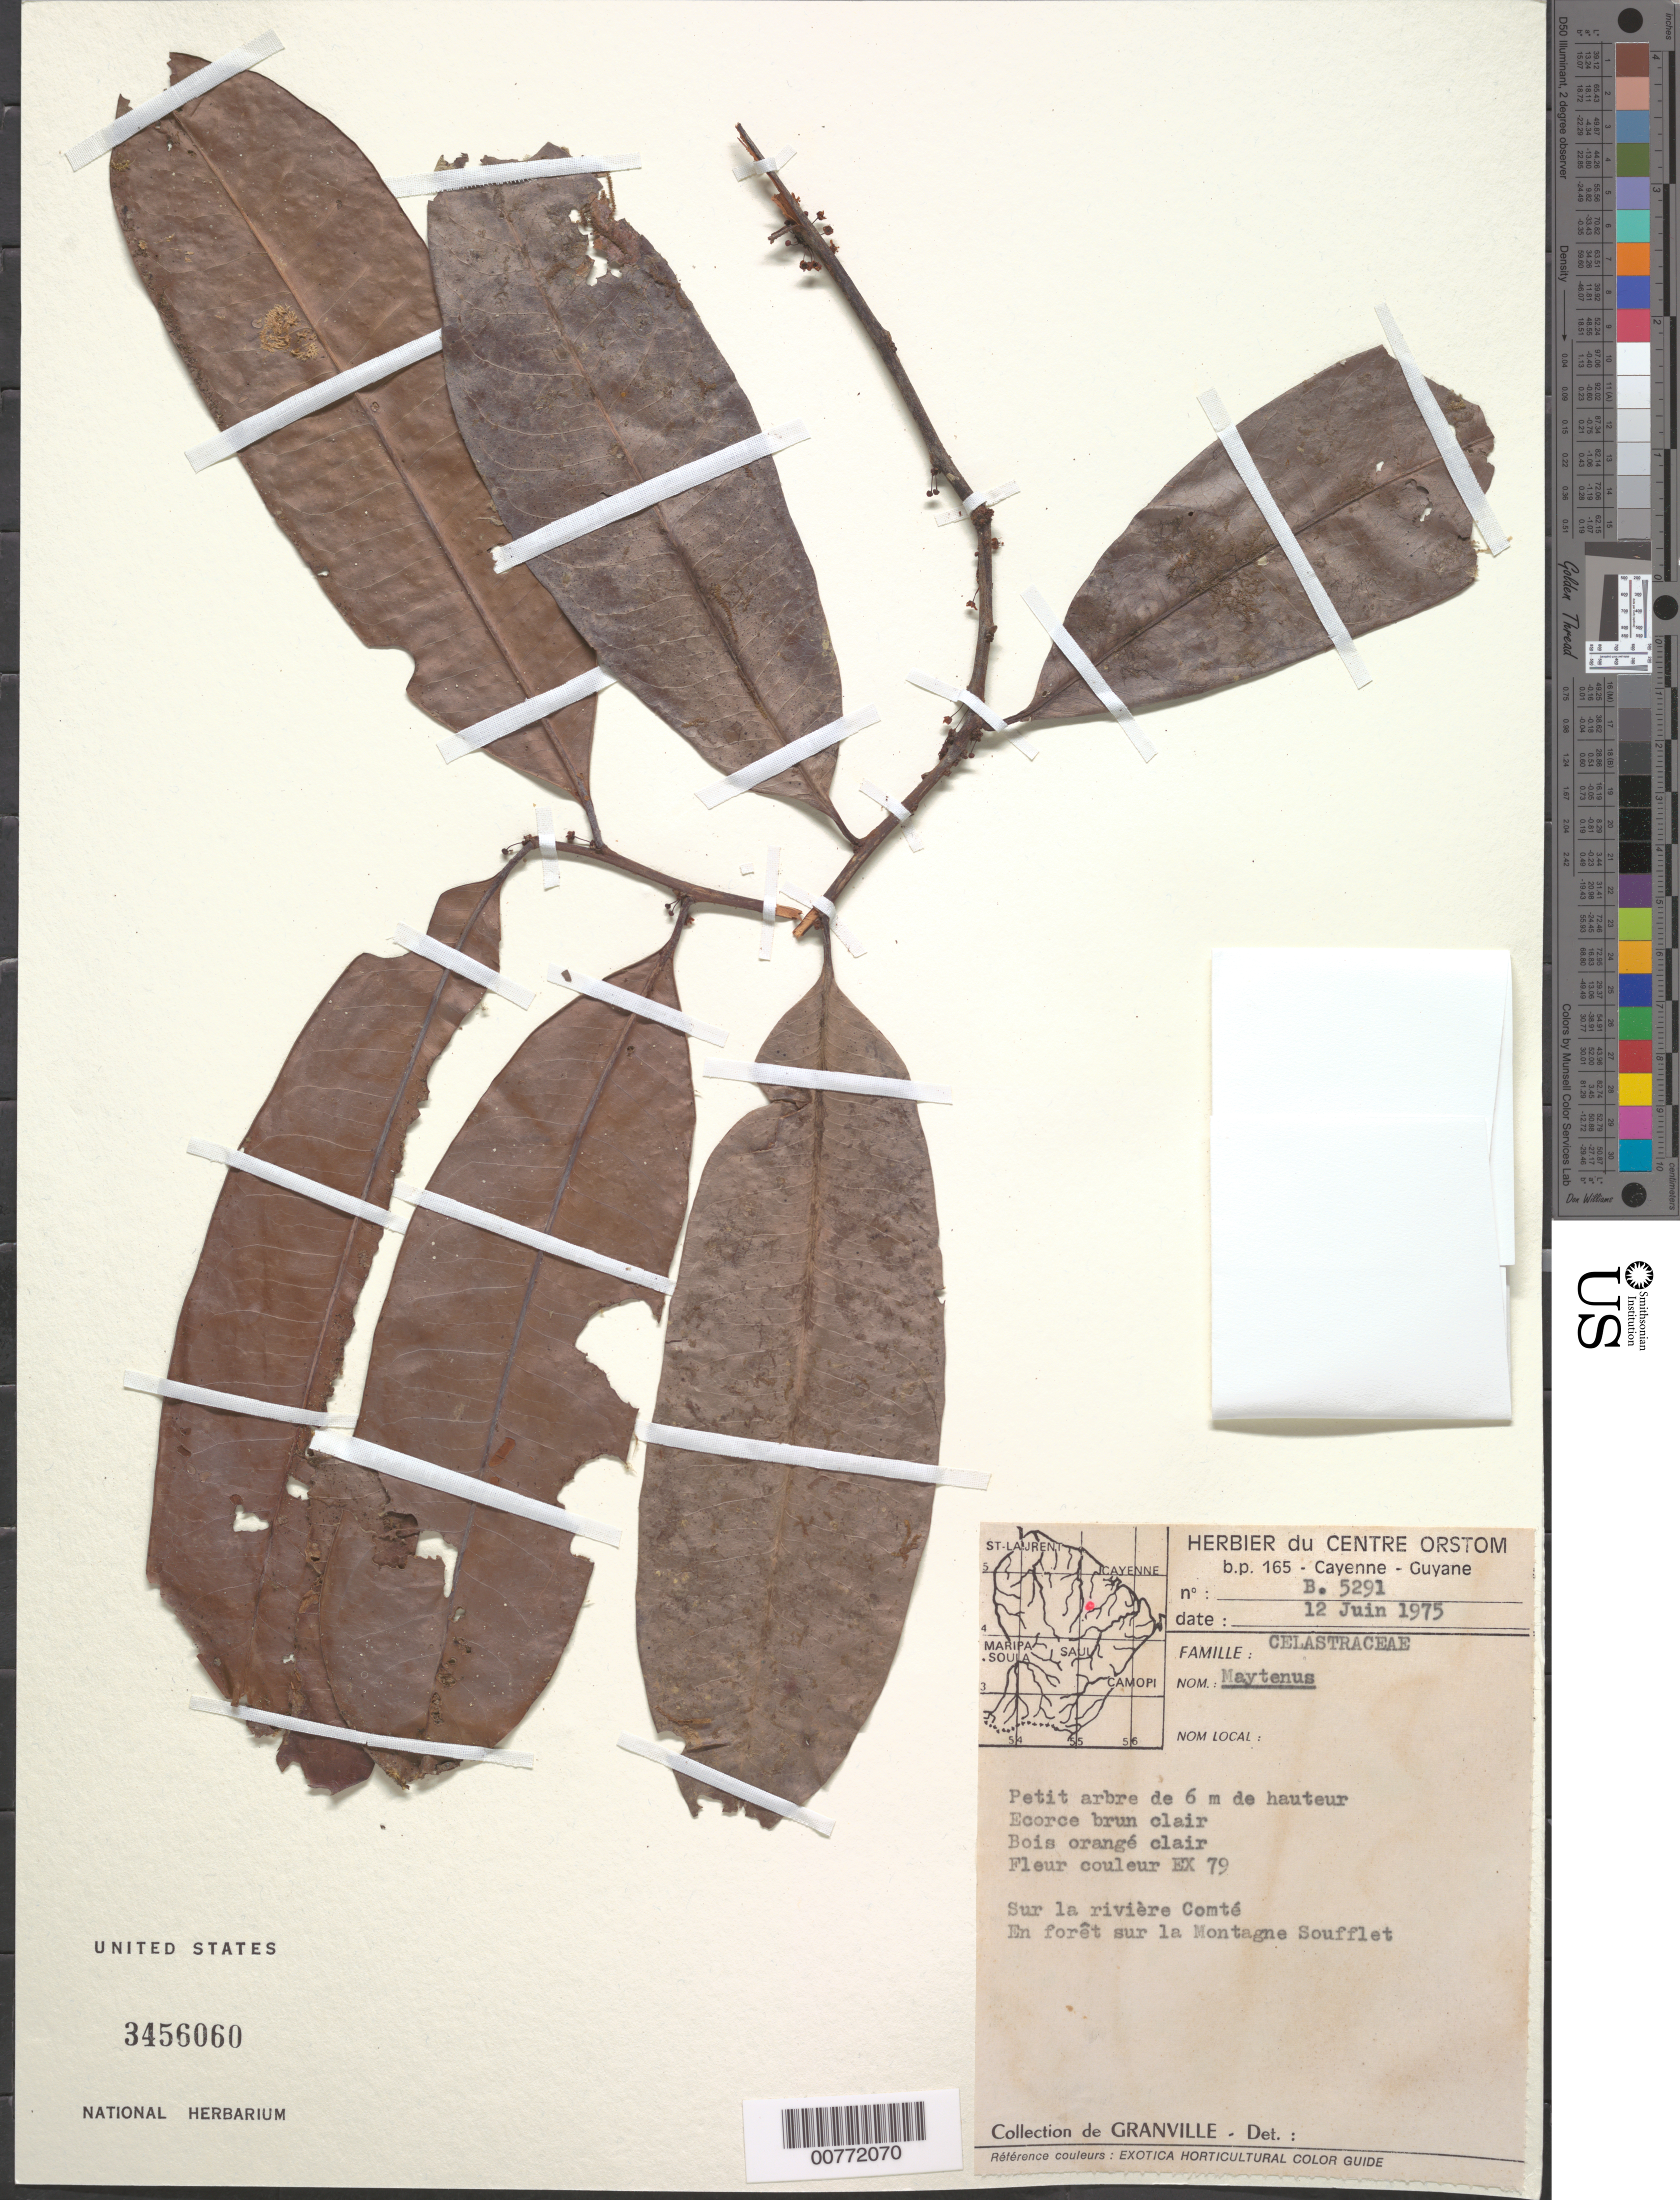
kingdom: Plantae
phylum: Tracheophyta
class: Magnoliopsida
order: Celastrales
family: Celastraceae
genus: Maytenus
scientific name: Maytenus sp.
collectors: J.-J. de Granville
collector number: B 5291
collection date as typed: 12-Jun-75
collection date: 1975-06-12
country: French Guiana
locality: Rivière Comté, Montagne Soufflet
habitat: Forêt sur la rivière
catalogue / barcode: US 3456060